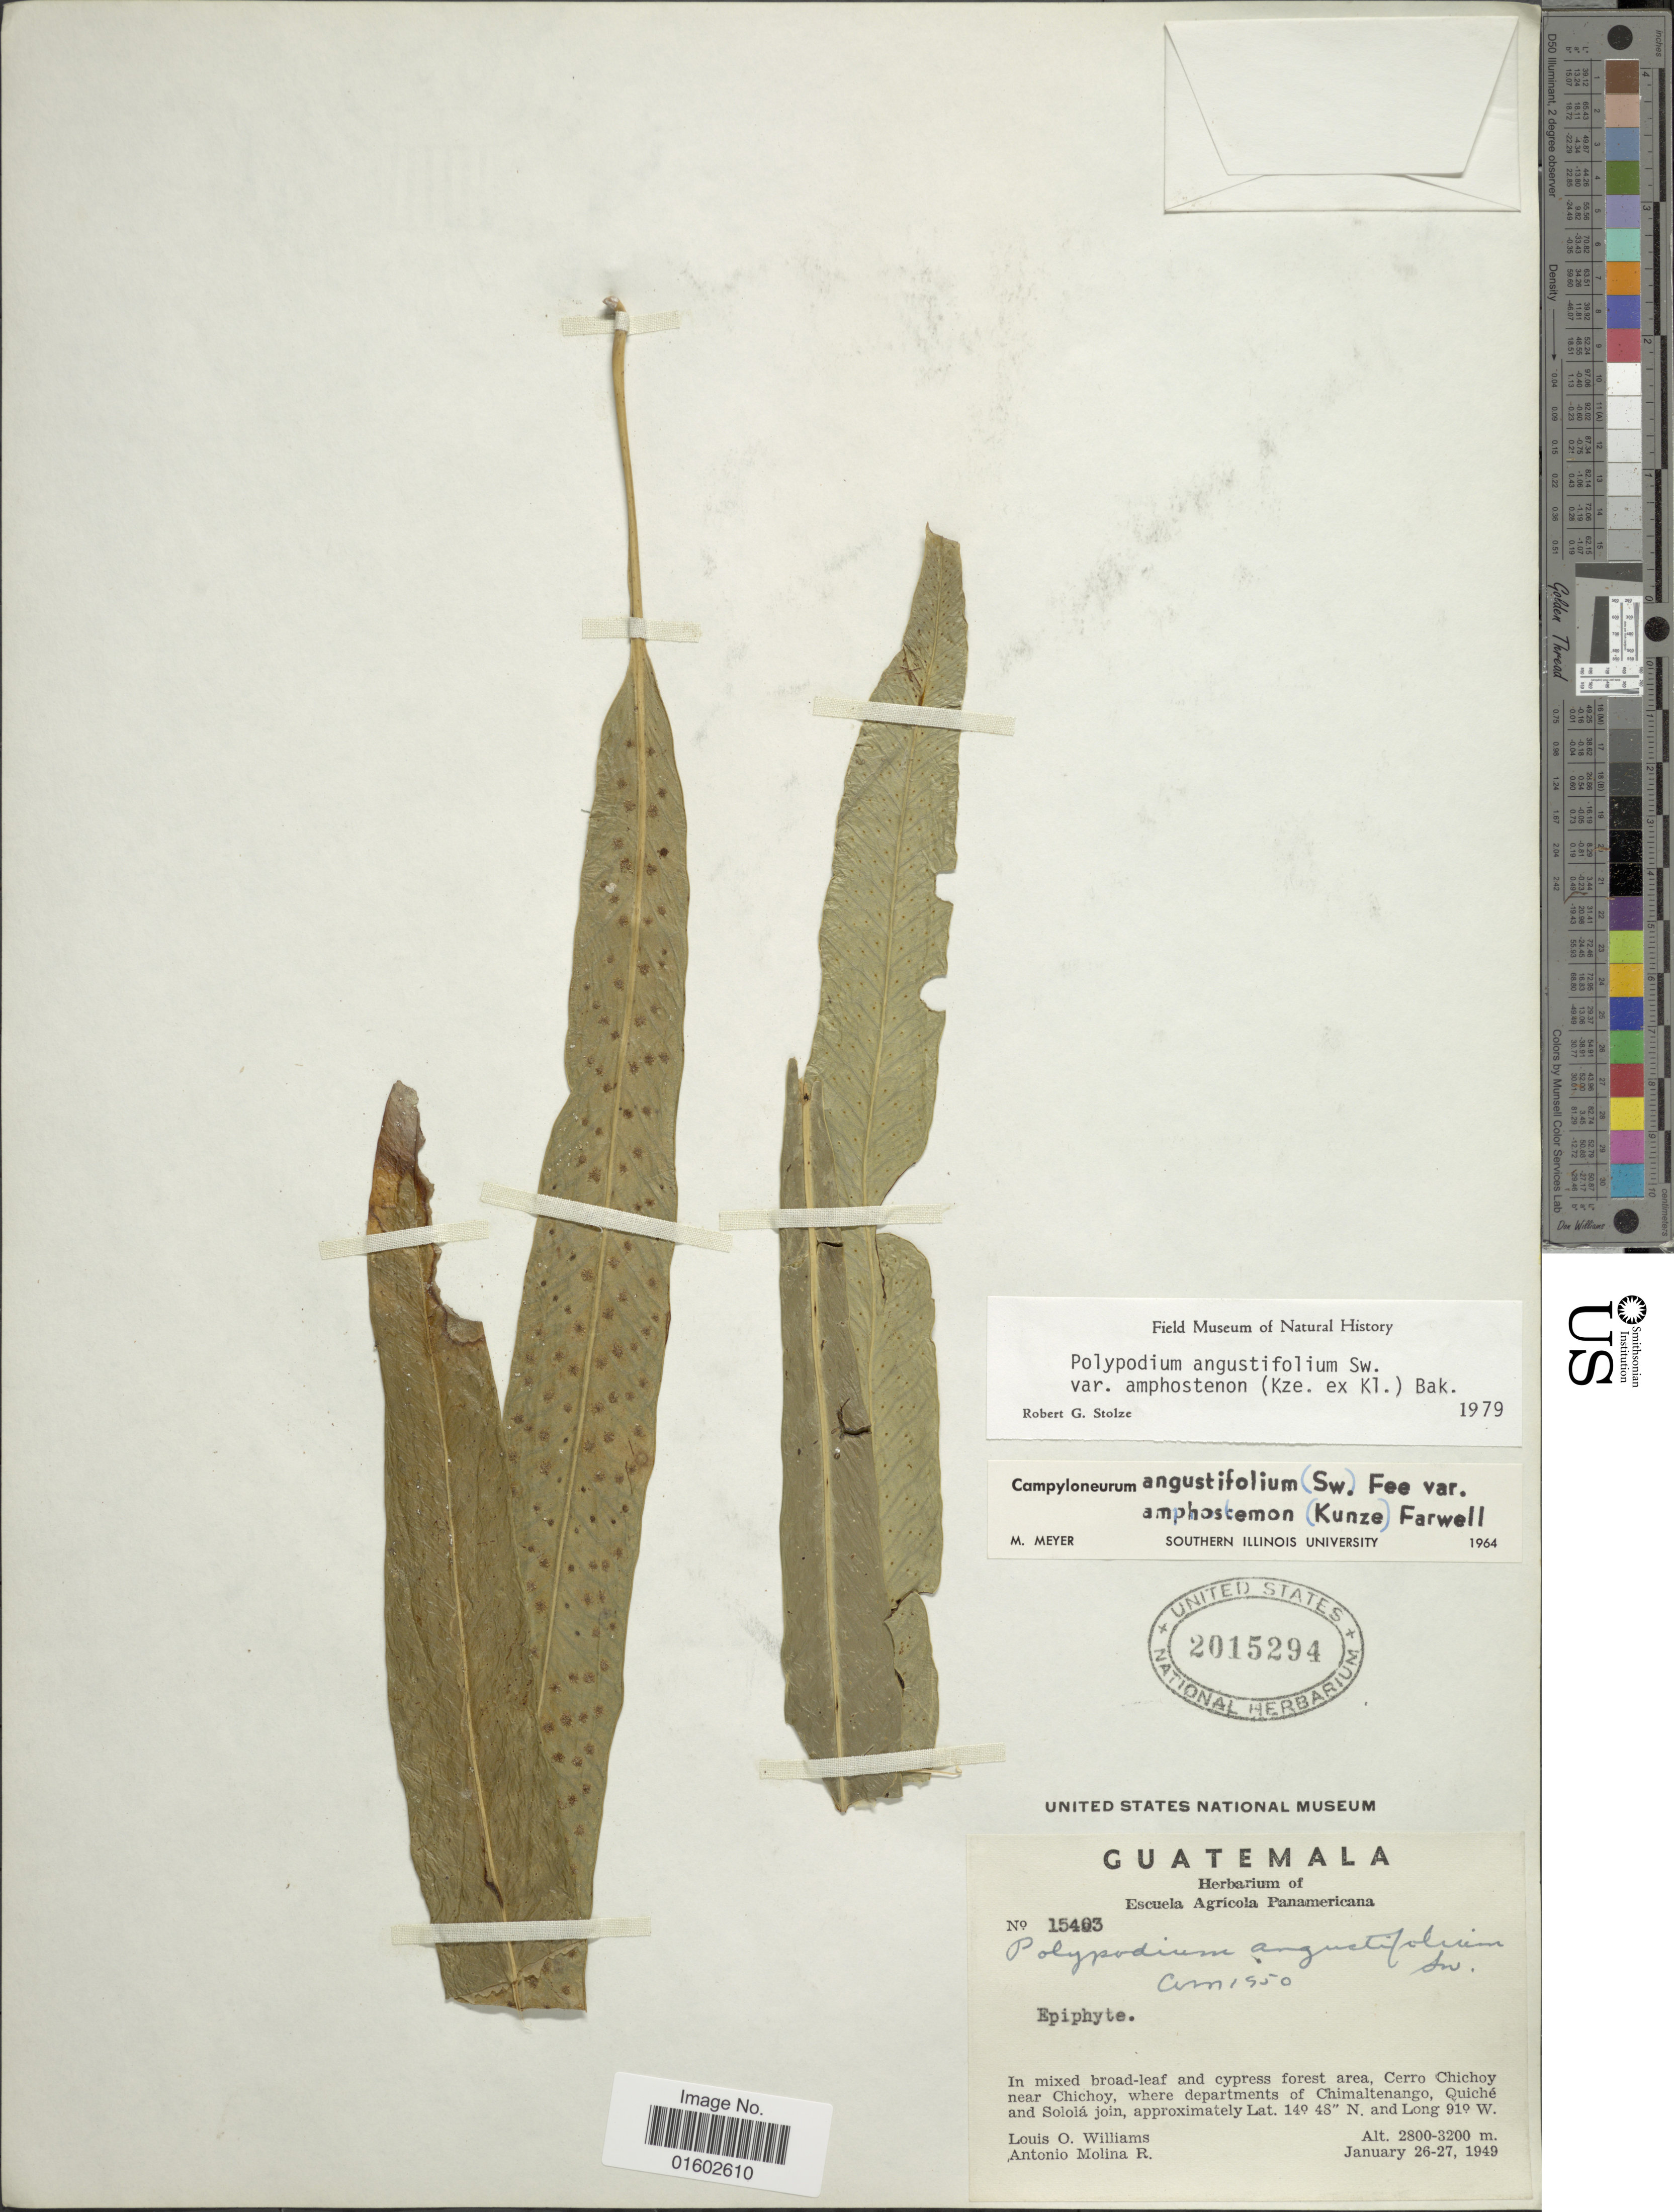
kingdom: Plantae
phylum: Tracheophyta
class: Polypodiopsida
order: Polypodiales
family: Polypodiaceae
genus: Campyloneurum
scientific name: Campyloneurum amphostenon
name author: (Kunze ex Klotzsch) Fée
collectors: L. O. Williams & A. Molina R.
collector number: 15403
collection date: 1949-01-26/1949-01-27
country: Guatemala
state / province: Chimaltenango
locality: Cerro Chichoy near Chichoy, where departments of Chimaltenango Quiche and Solola Join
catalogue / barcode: US 2015294